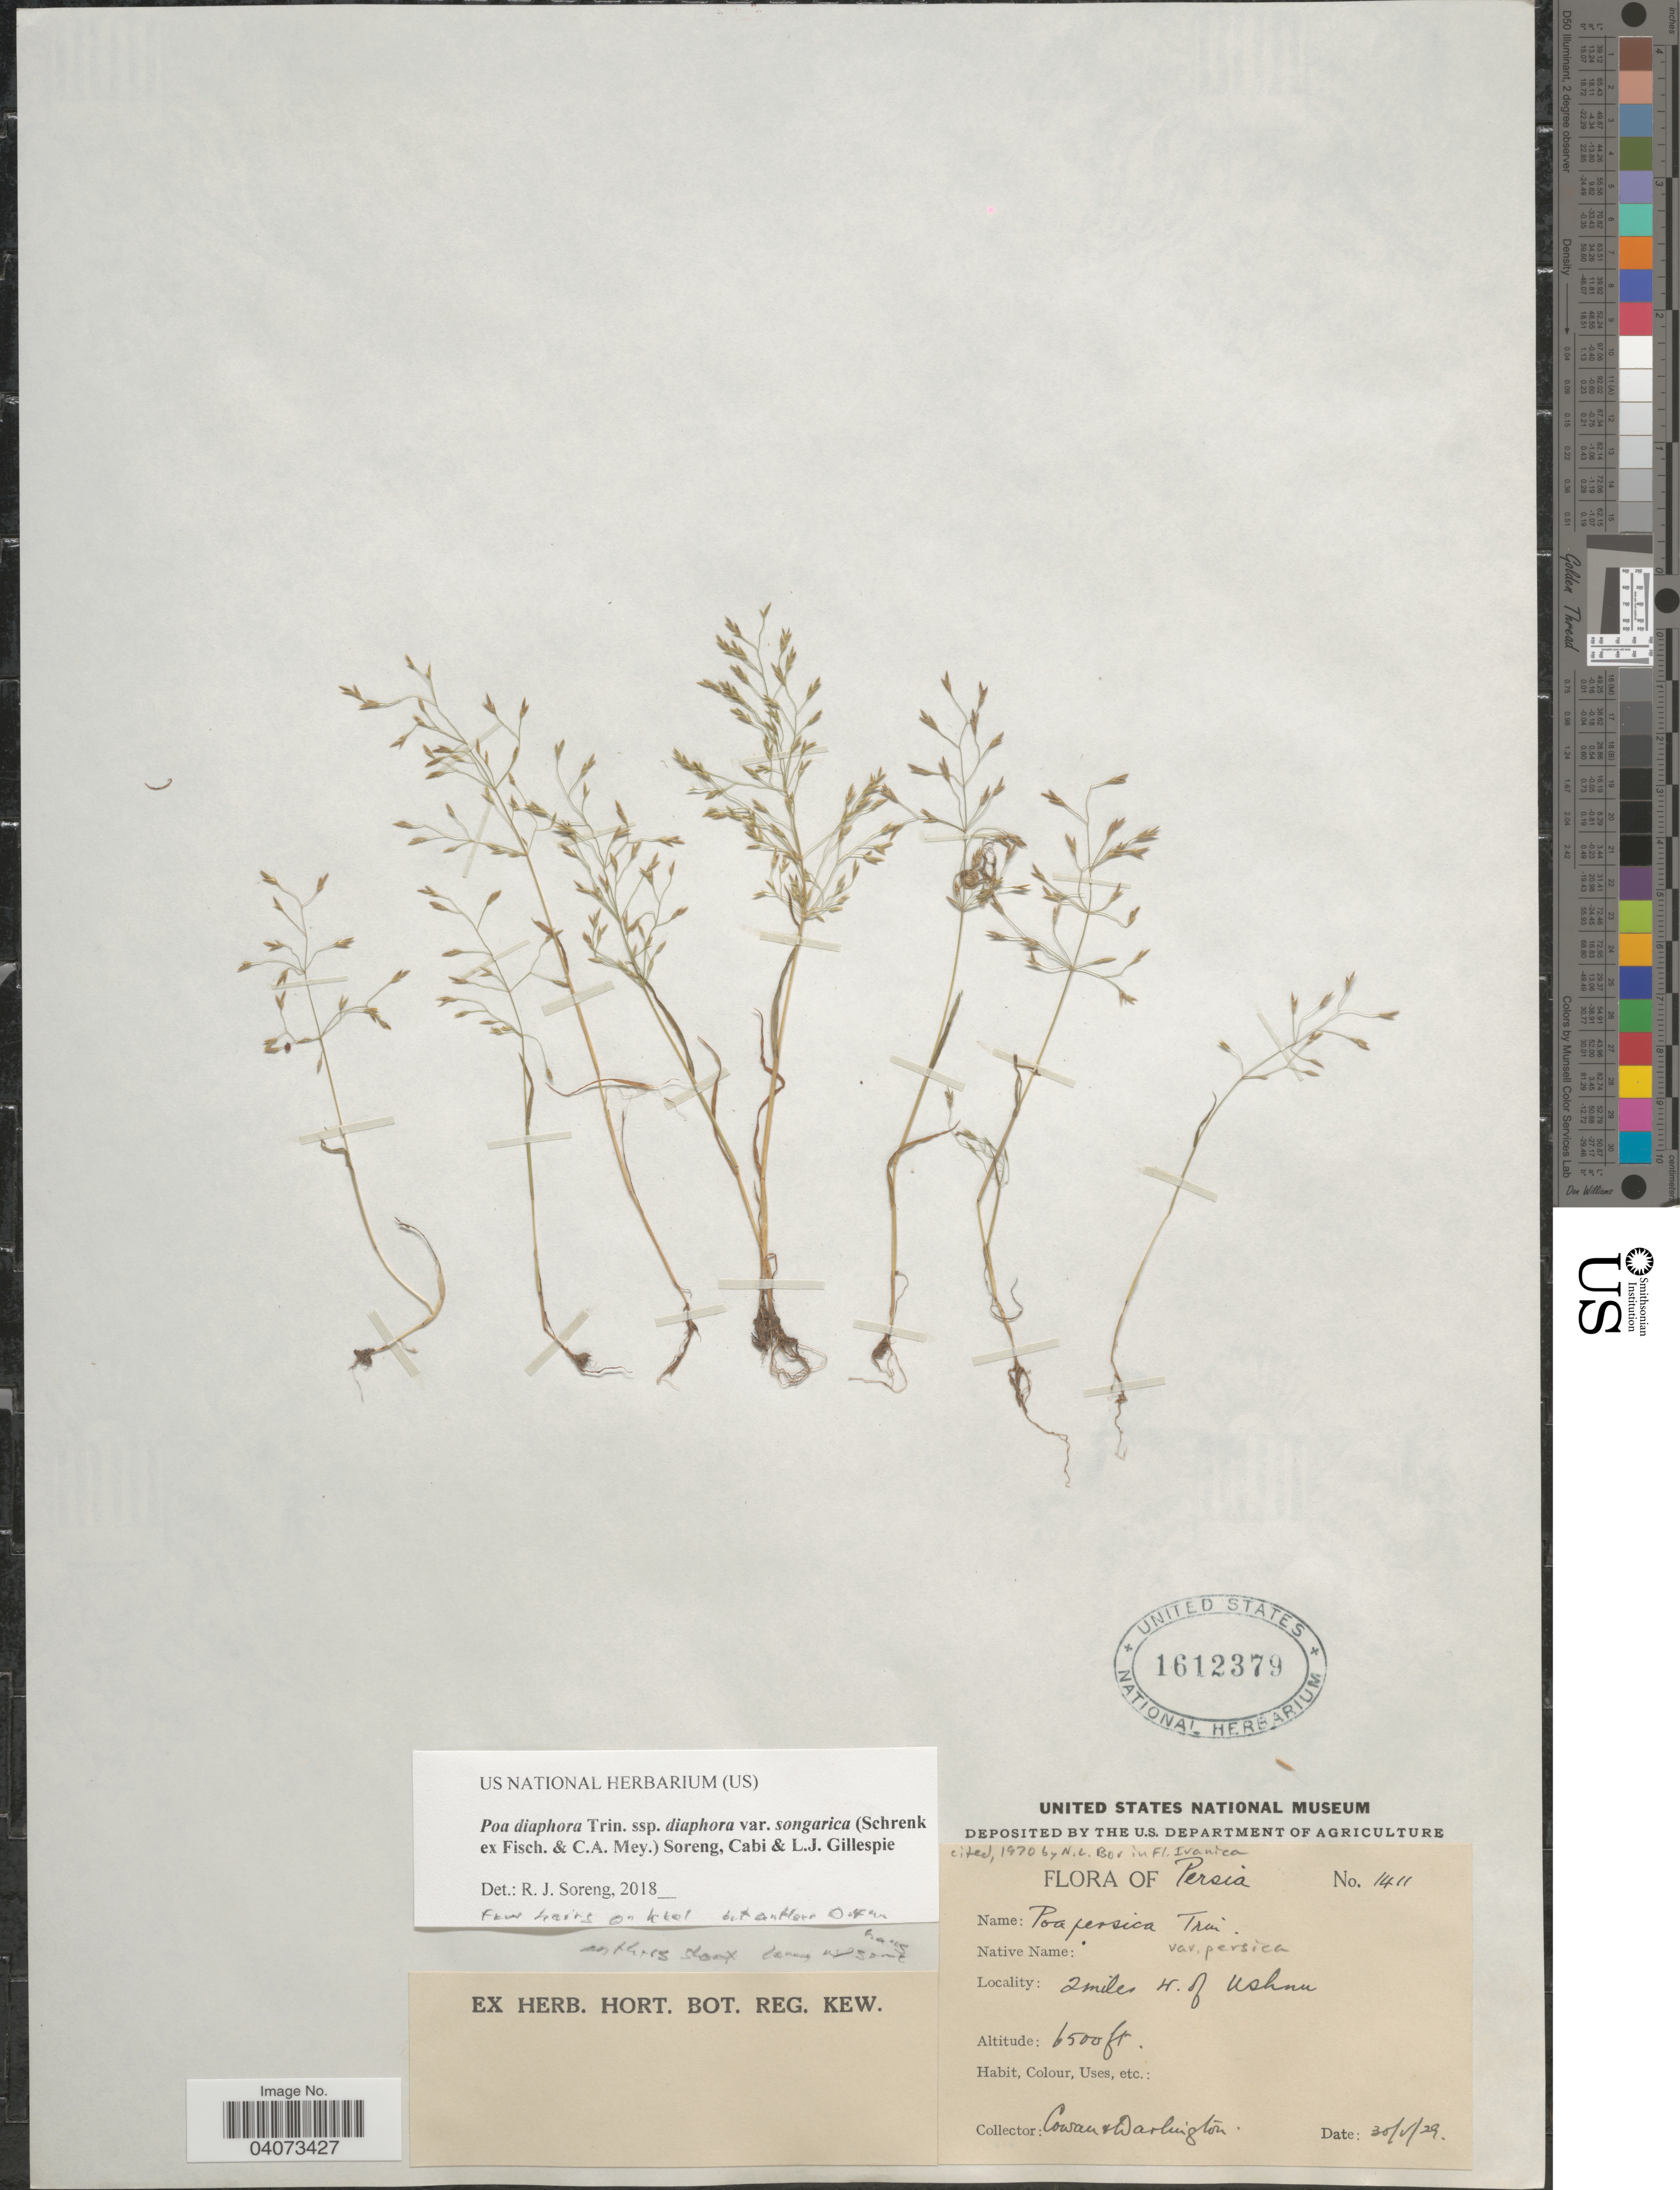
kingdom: Plantae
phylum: Tracheophyta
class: Liliopsida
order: Poales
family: Poaceae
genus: Poa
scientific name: Poa diaphora subsp. diaphora var. songarica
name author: (Schrenk ex Fisch. & C.A. Mey.) Soreng et al.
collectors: Cowan & Darlington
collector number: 1411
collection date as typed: Transcribed d/m/y: 30/5/29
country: Iran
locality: Persia. 2 miles w. of Ushnu.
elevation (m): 1981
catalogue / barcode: US 1612379